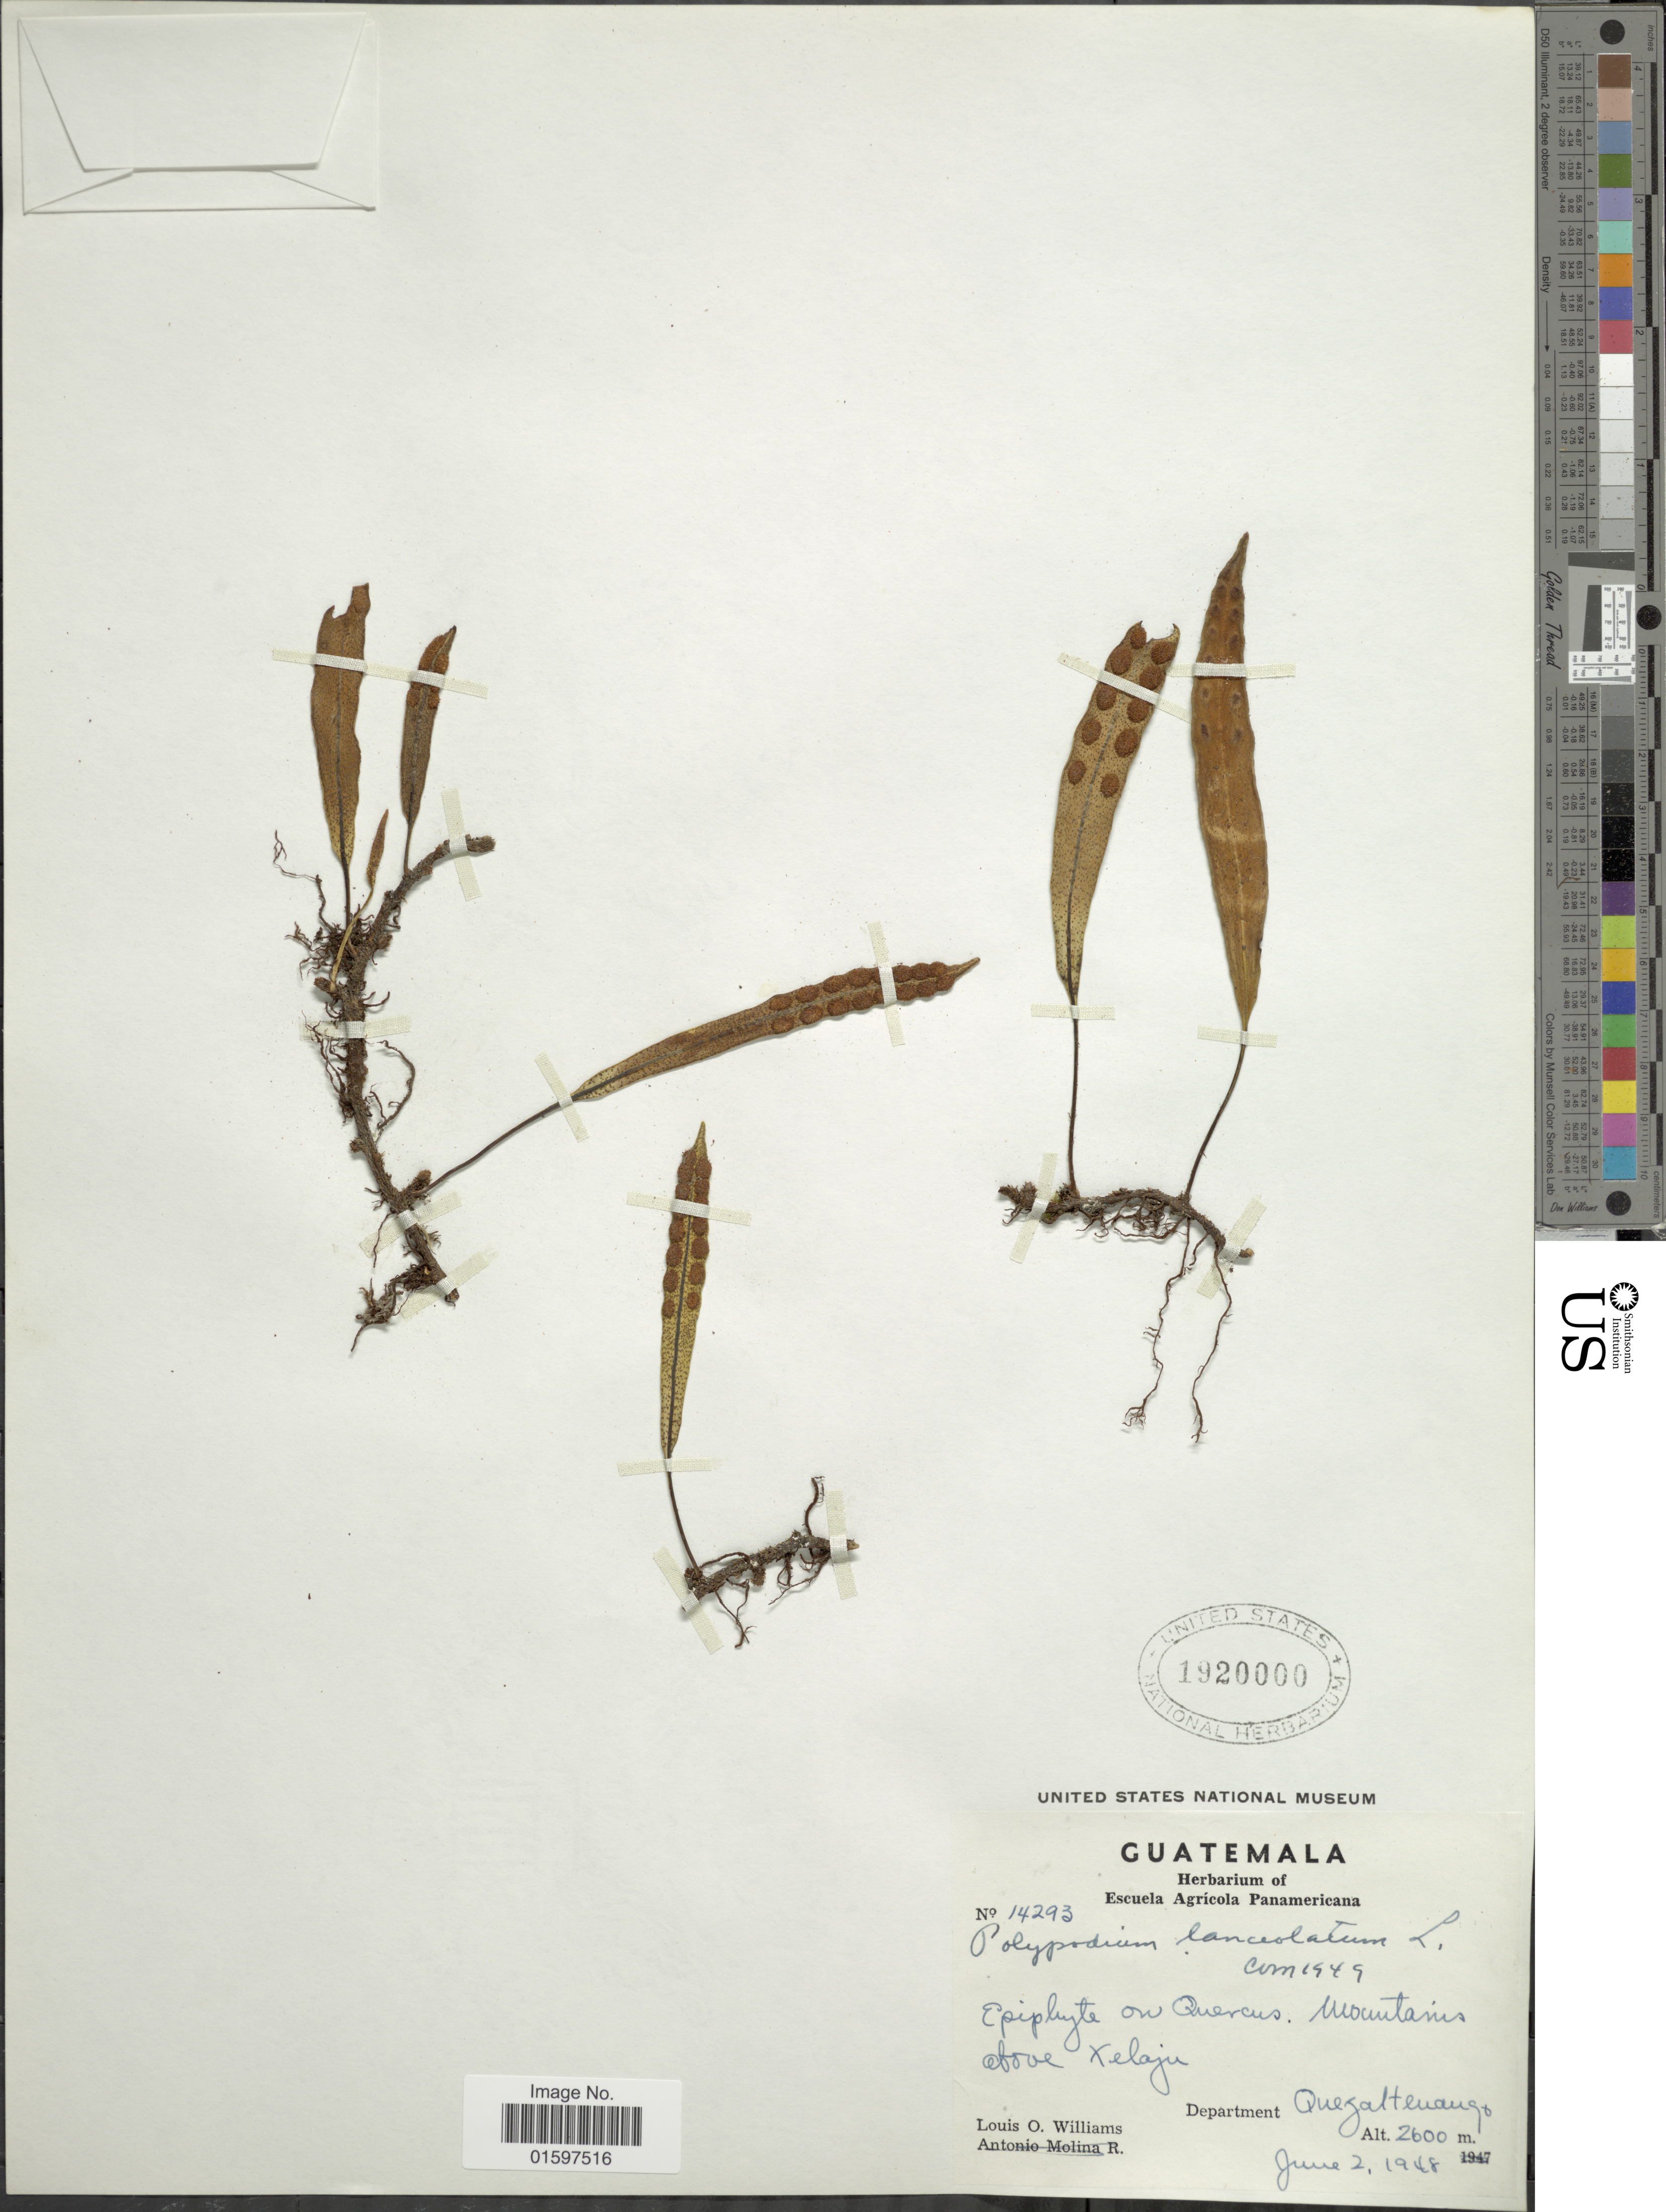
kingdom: Plantae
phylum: Tracheophyta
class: Polypodiopsida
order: Polypodiales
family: Polypodiaceae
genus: Pleopeltis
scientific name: Pleopeltis lanceolata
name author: Kaulf.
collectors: L. O. Williams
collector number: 14293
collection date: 1948-06-02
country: Guatemala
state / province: Quetzaltenango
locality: Mountains above Xelaju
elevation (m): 2600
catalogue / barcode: US 1920000